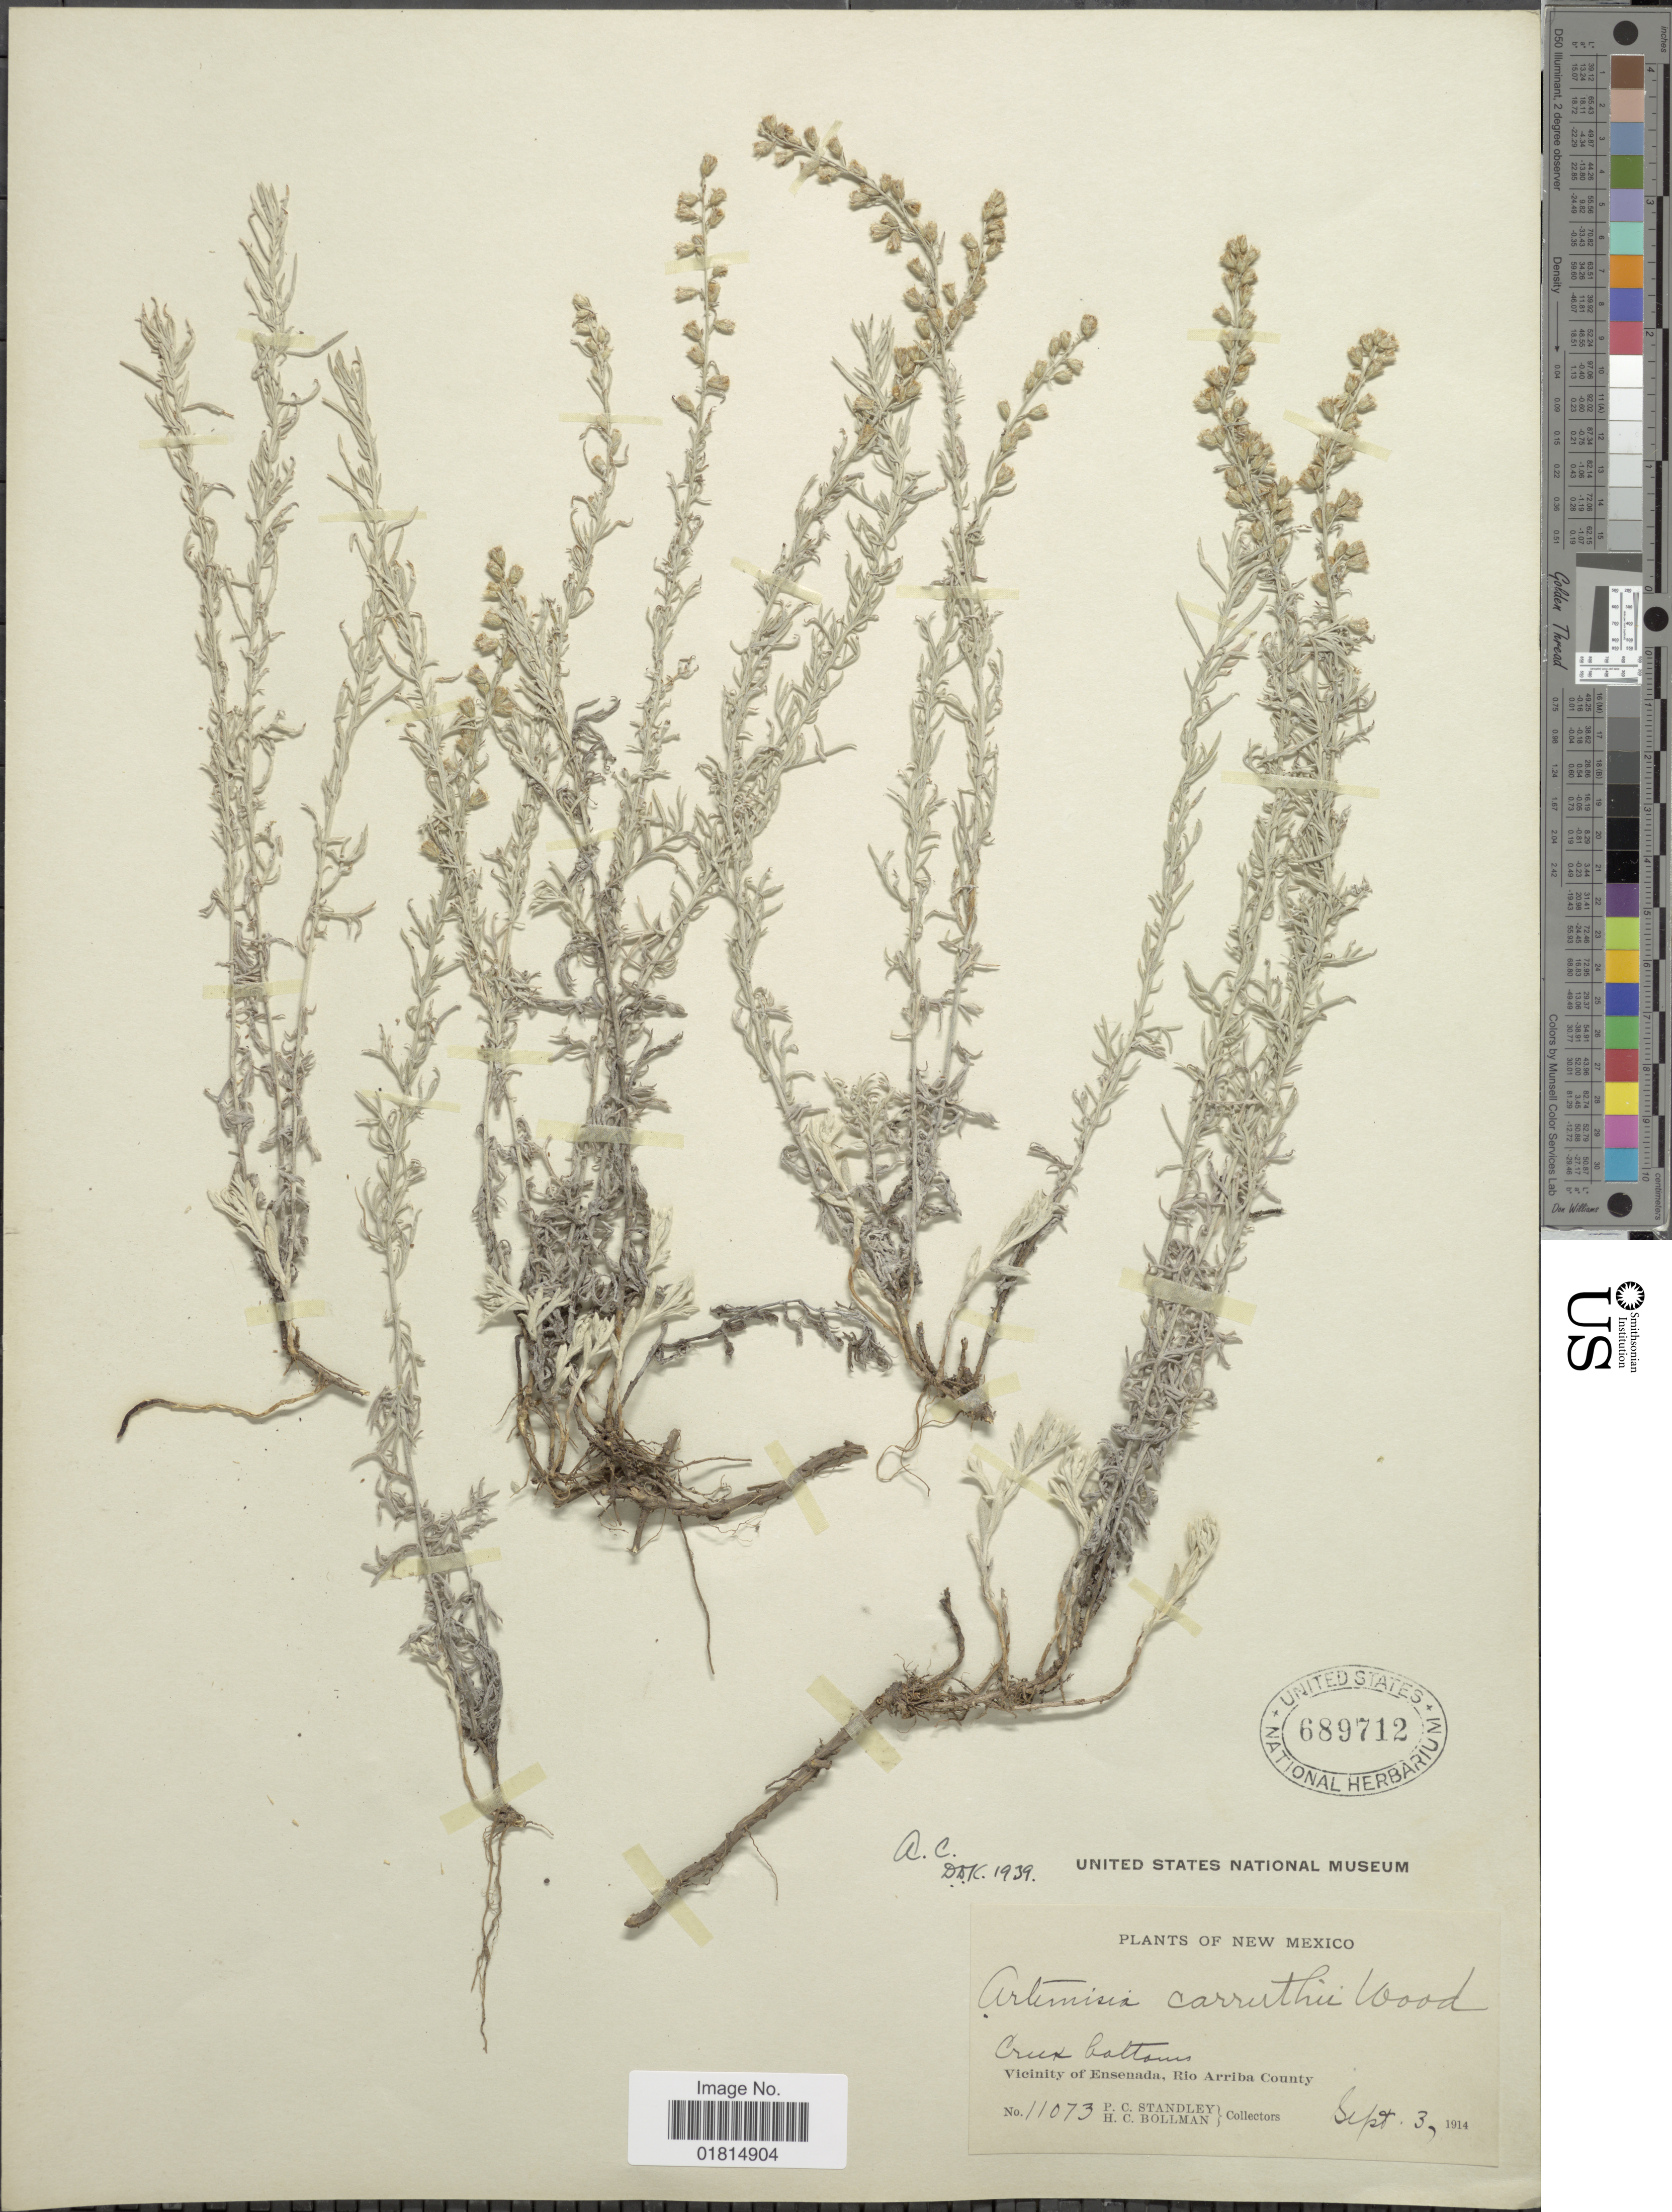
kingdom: Plantae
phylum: Tracheophyta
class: Magnoliopsida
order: Asterales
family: Asteraceae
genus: Artemisia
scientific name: Artemisia carruthii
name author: Alph. Wood ex Carruth.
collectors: P. C. Standley & H. C. Bollman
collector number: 11073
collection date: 1914-09-03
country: United States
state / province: New Mexico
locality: Creek bottoms. Vicinity of Ensenada, Rio Arriba County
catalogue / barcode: US 689712